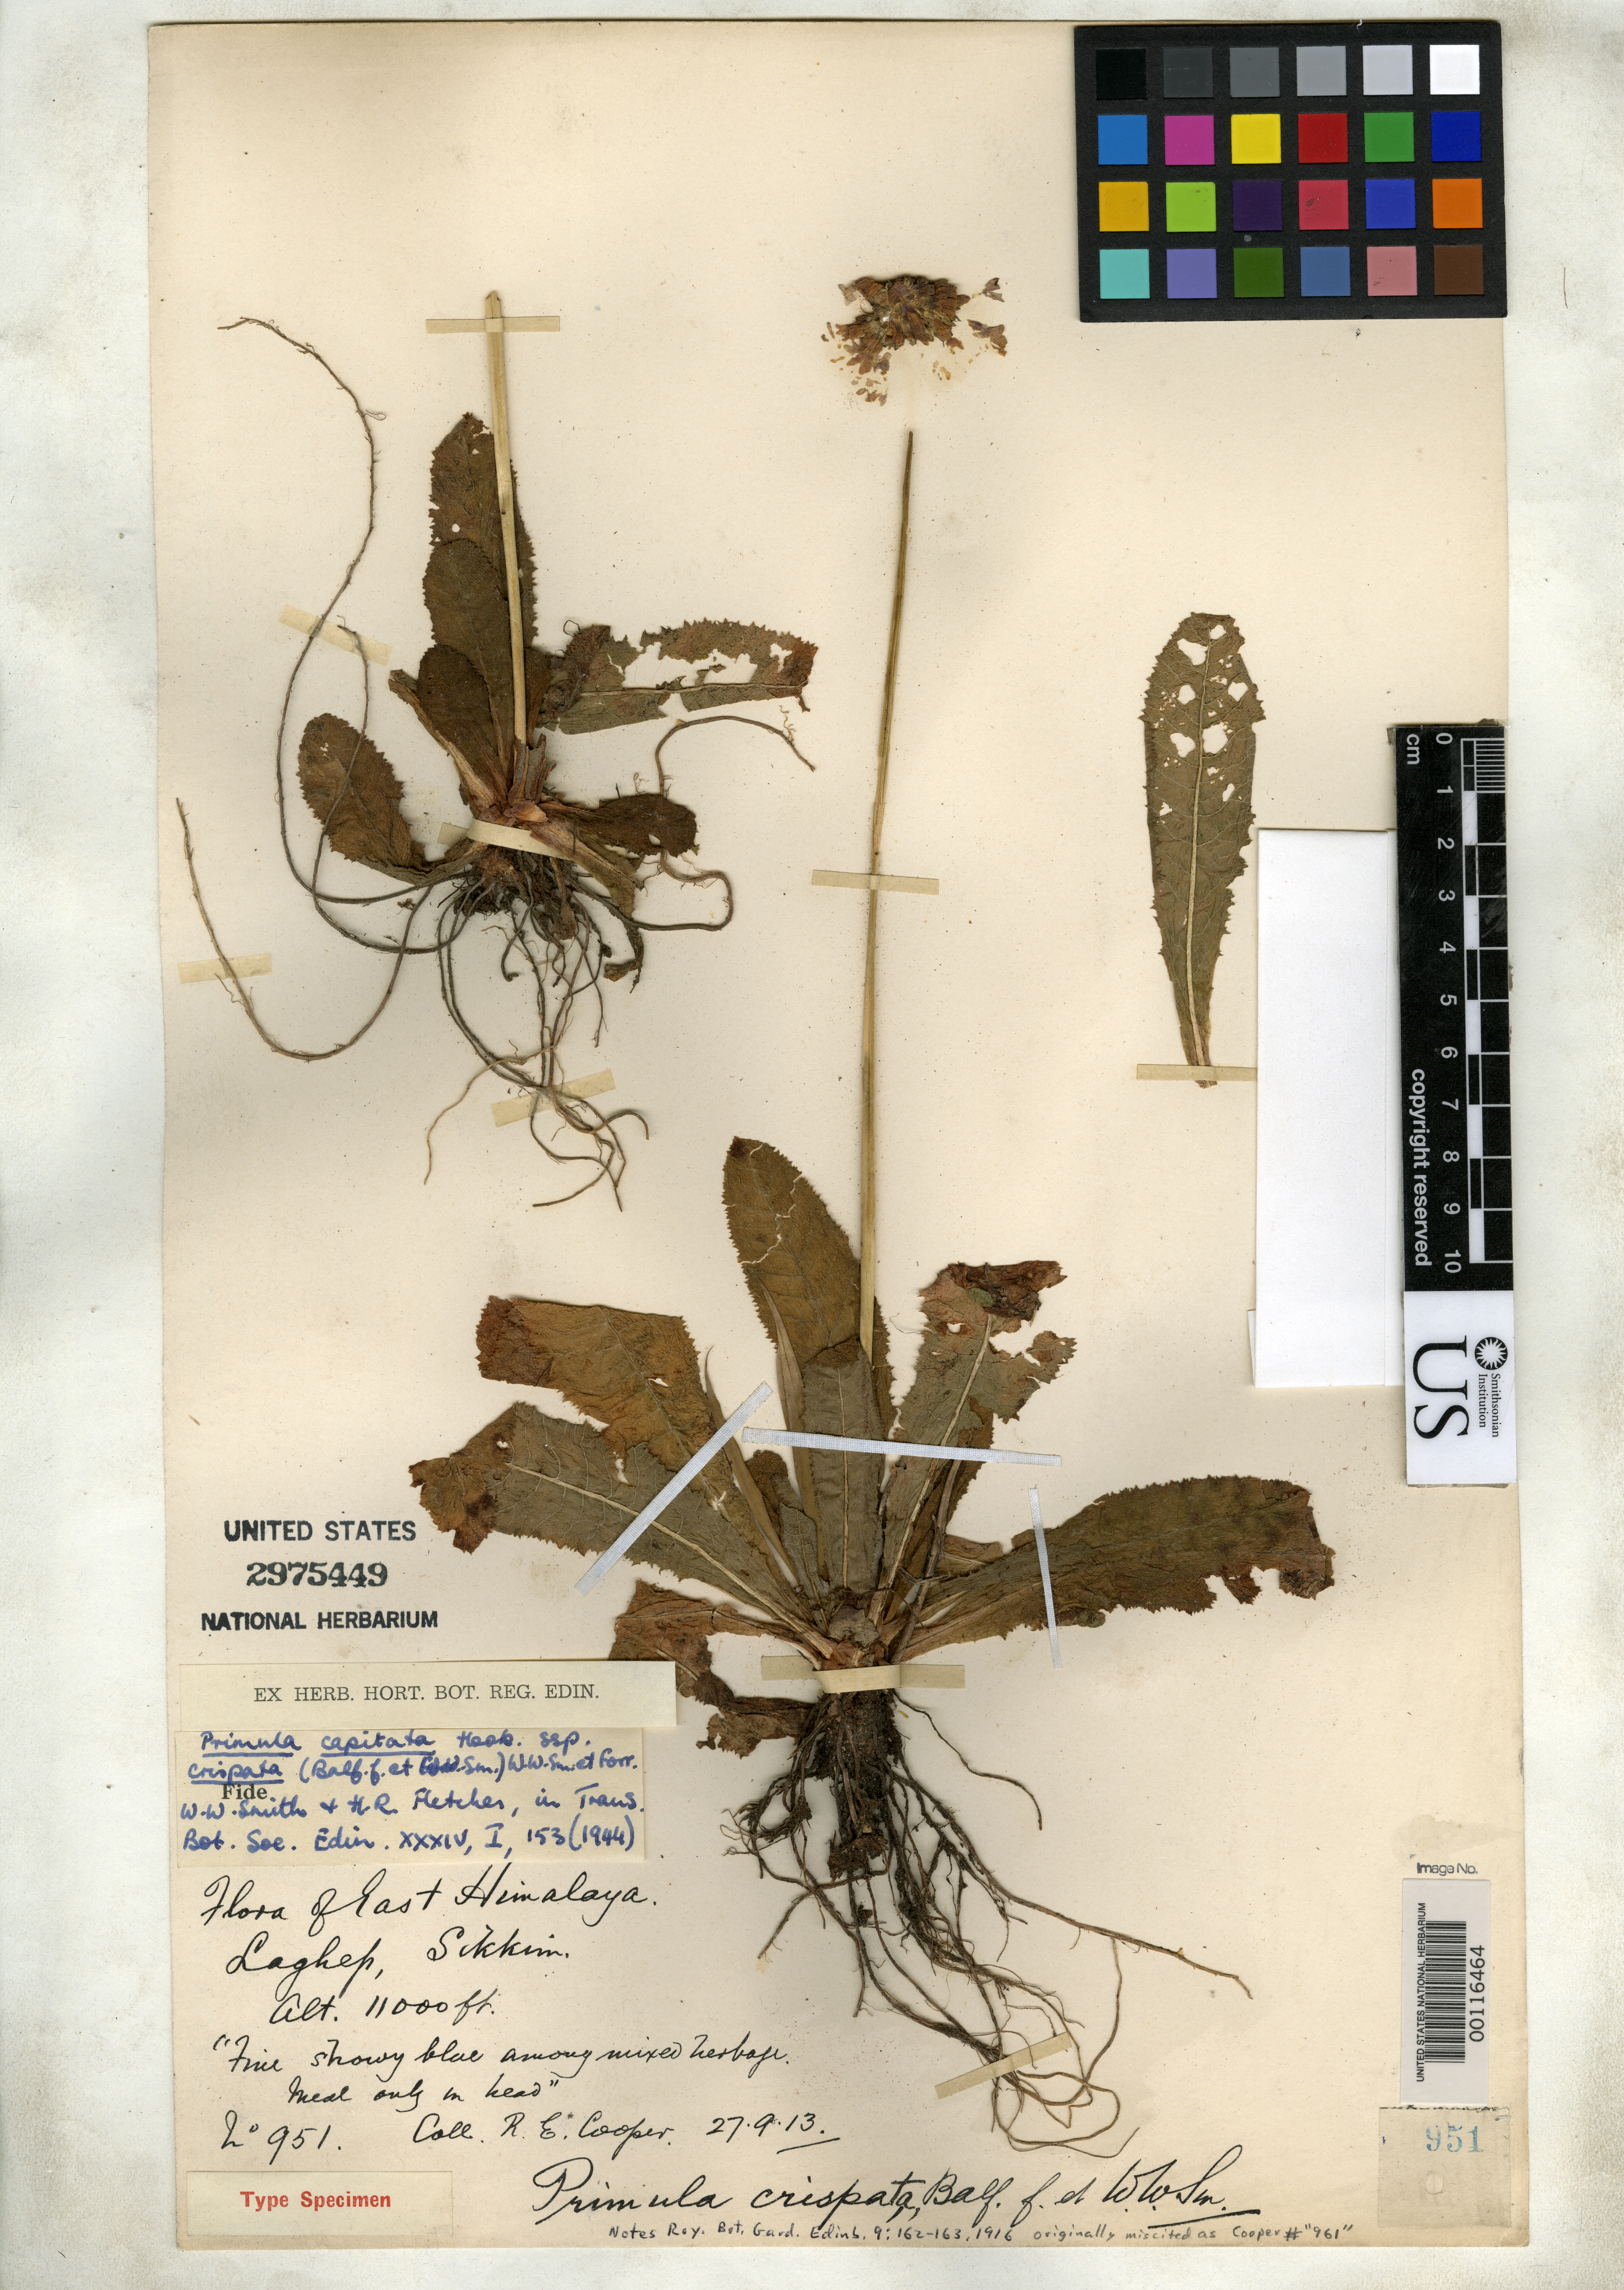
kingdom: Plantae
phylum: Tracheophyta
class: Magnoliopsida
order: Ericales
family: Primulaceae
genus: Primula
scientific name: Primula crispata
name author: Balf. f. & W.W. Sm. in Balf. f.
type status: Isotype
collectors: R. E. Cooper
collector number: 951 (publ. as 961)?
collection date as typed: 27 Sep 1913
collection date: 1913-09-27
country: India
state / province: Sikkim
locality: Laghep; alt. 11000 ft.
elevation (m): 3353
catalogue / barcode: US 2975449